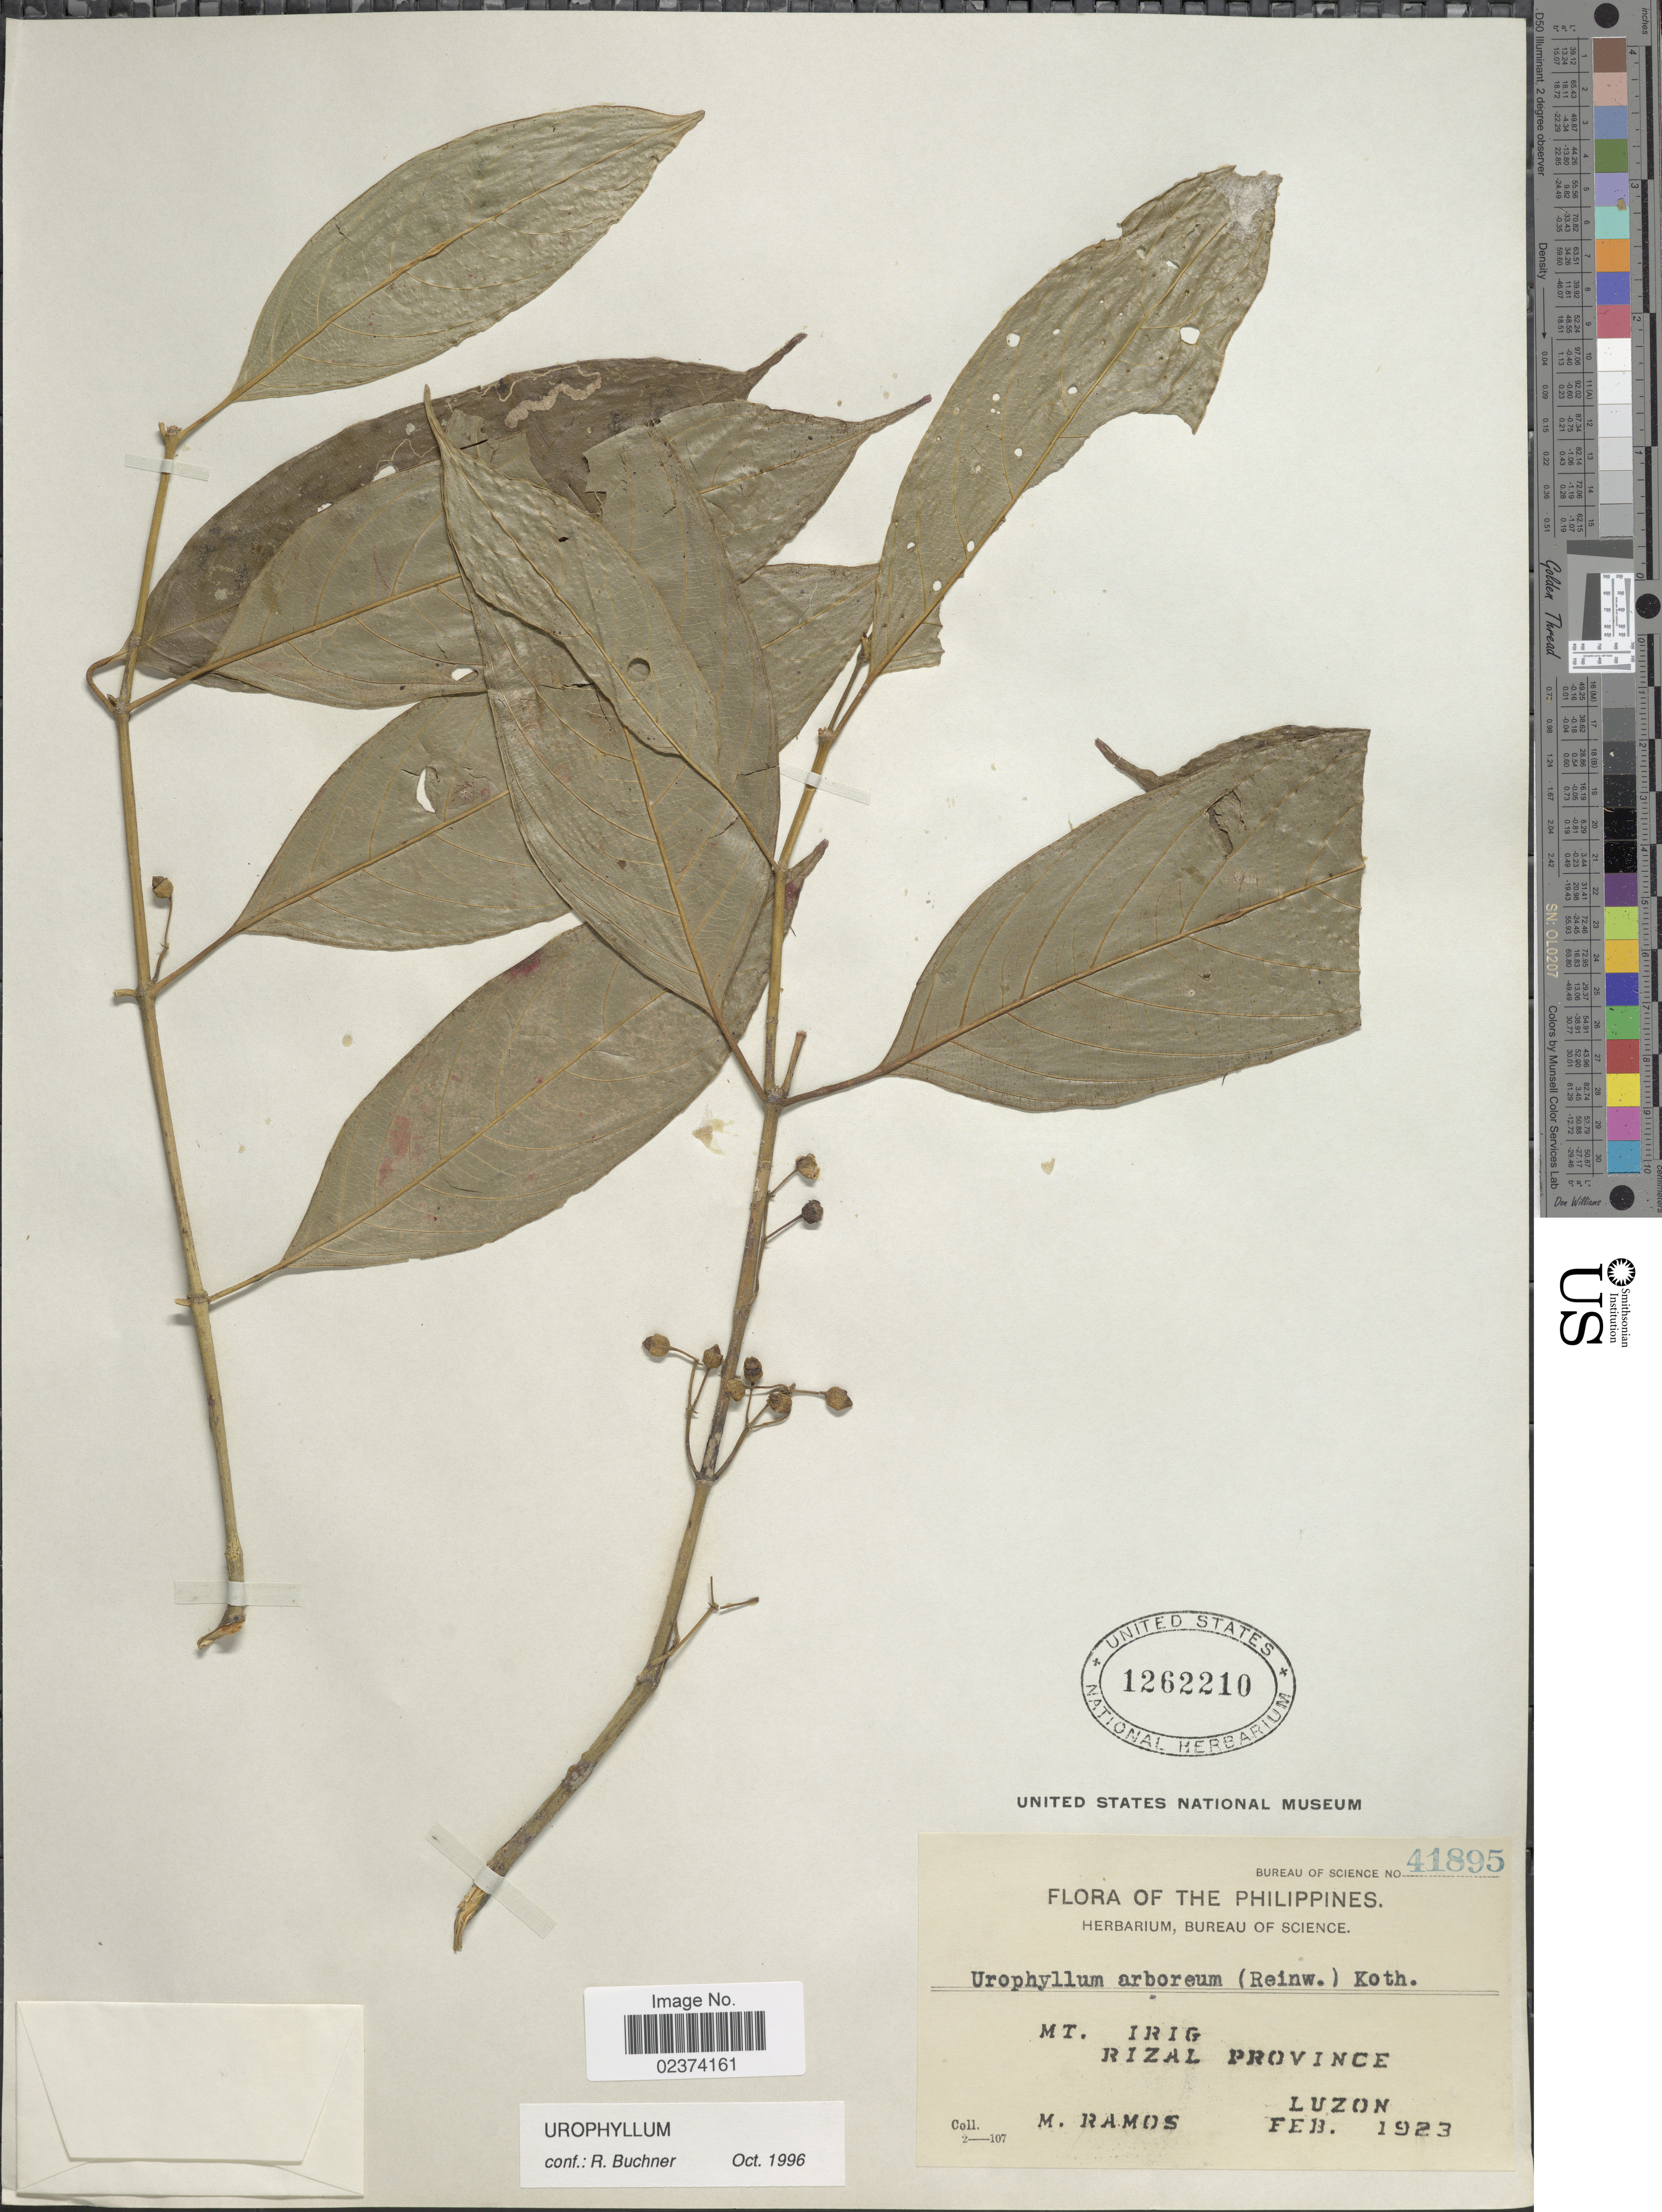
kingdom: Plantae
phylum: Tracheophyta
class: Magnoliopsida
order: Gentianales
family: Rubiaceae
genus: Urophyllum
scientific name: Urophyllum sp.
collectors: M. Ramos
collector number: Bureau of Science 41895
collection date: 1923-02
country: Philippines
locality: Mt. Irig, Rizal Province, Luzon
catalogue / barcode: US 1262210